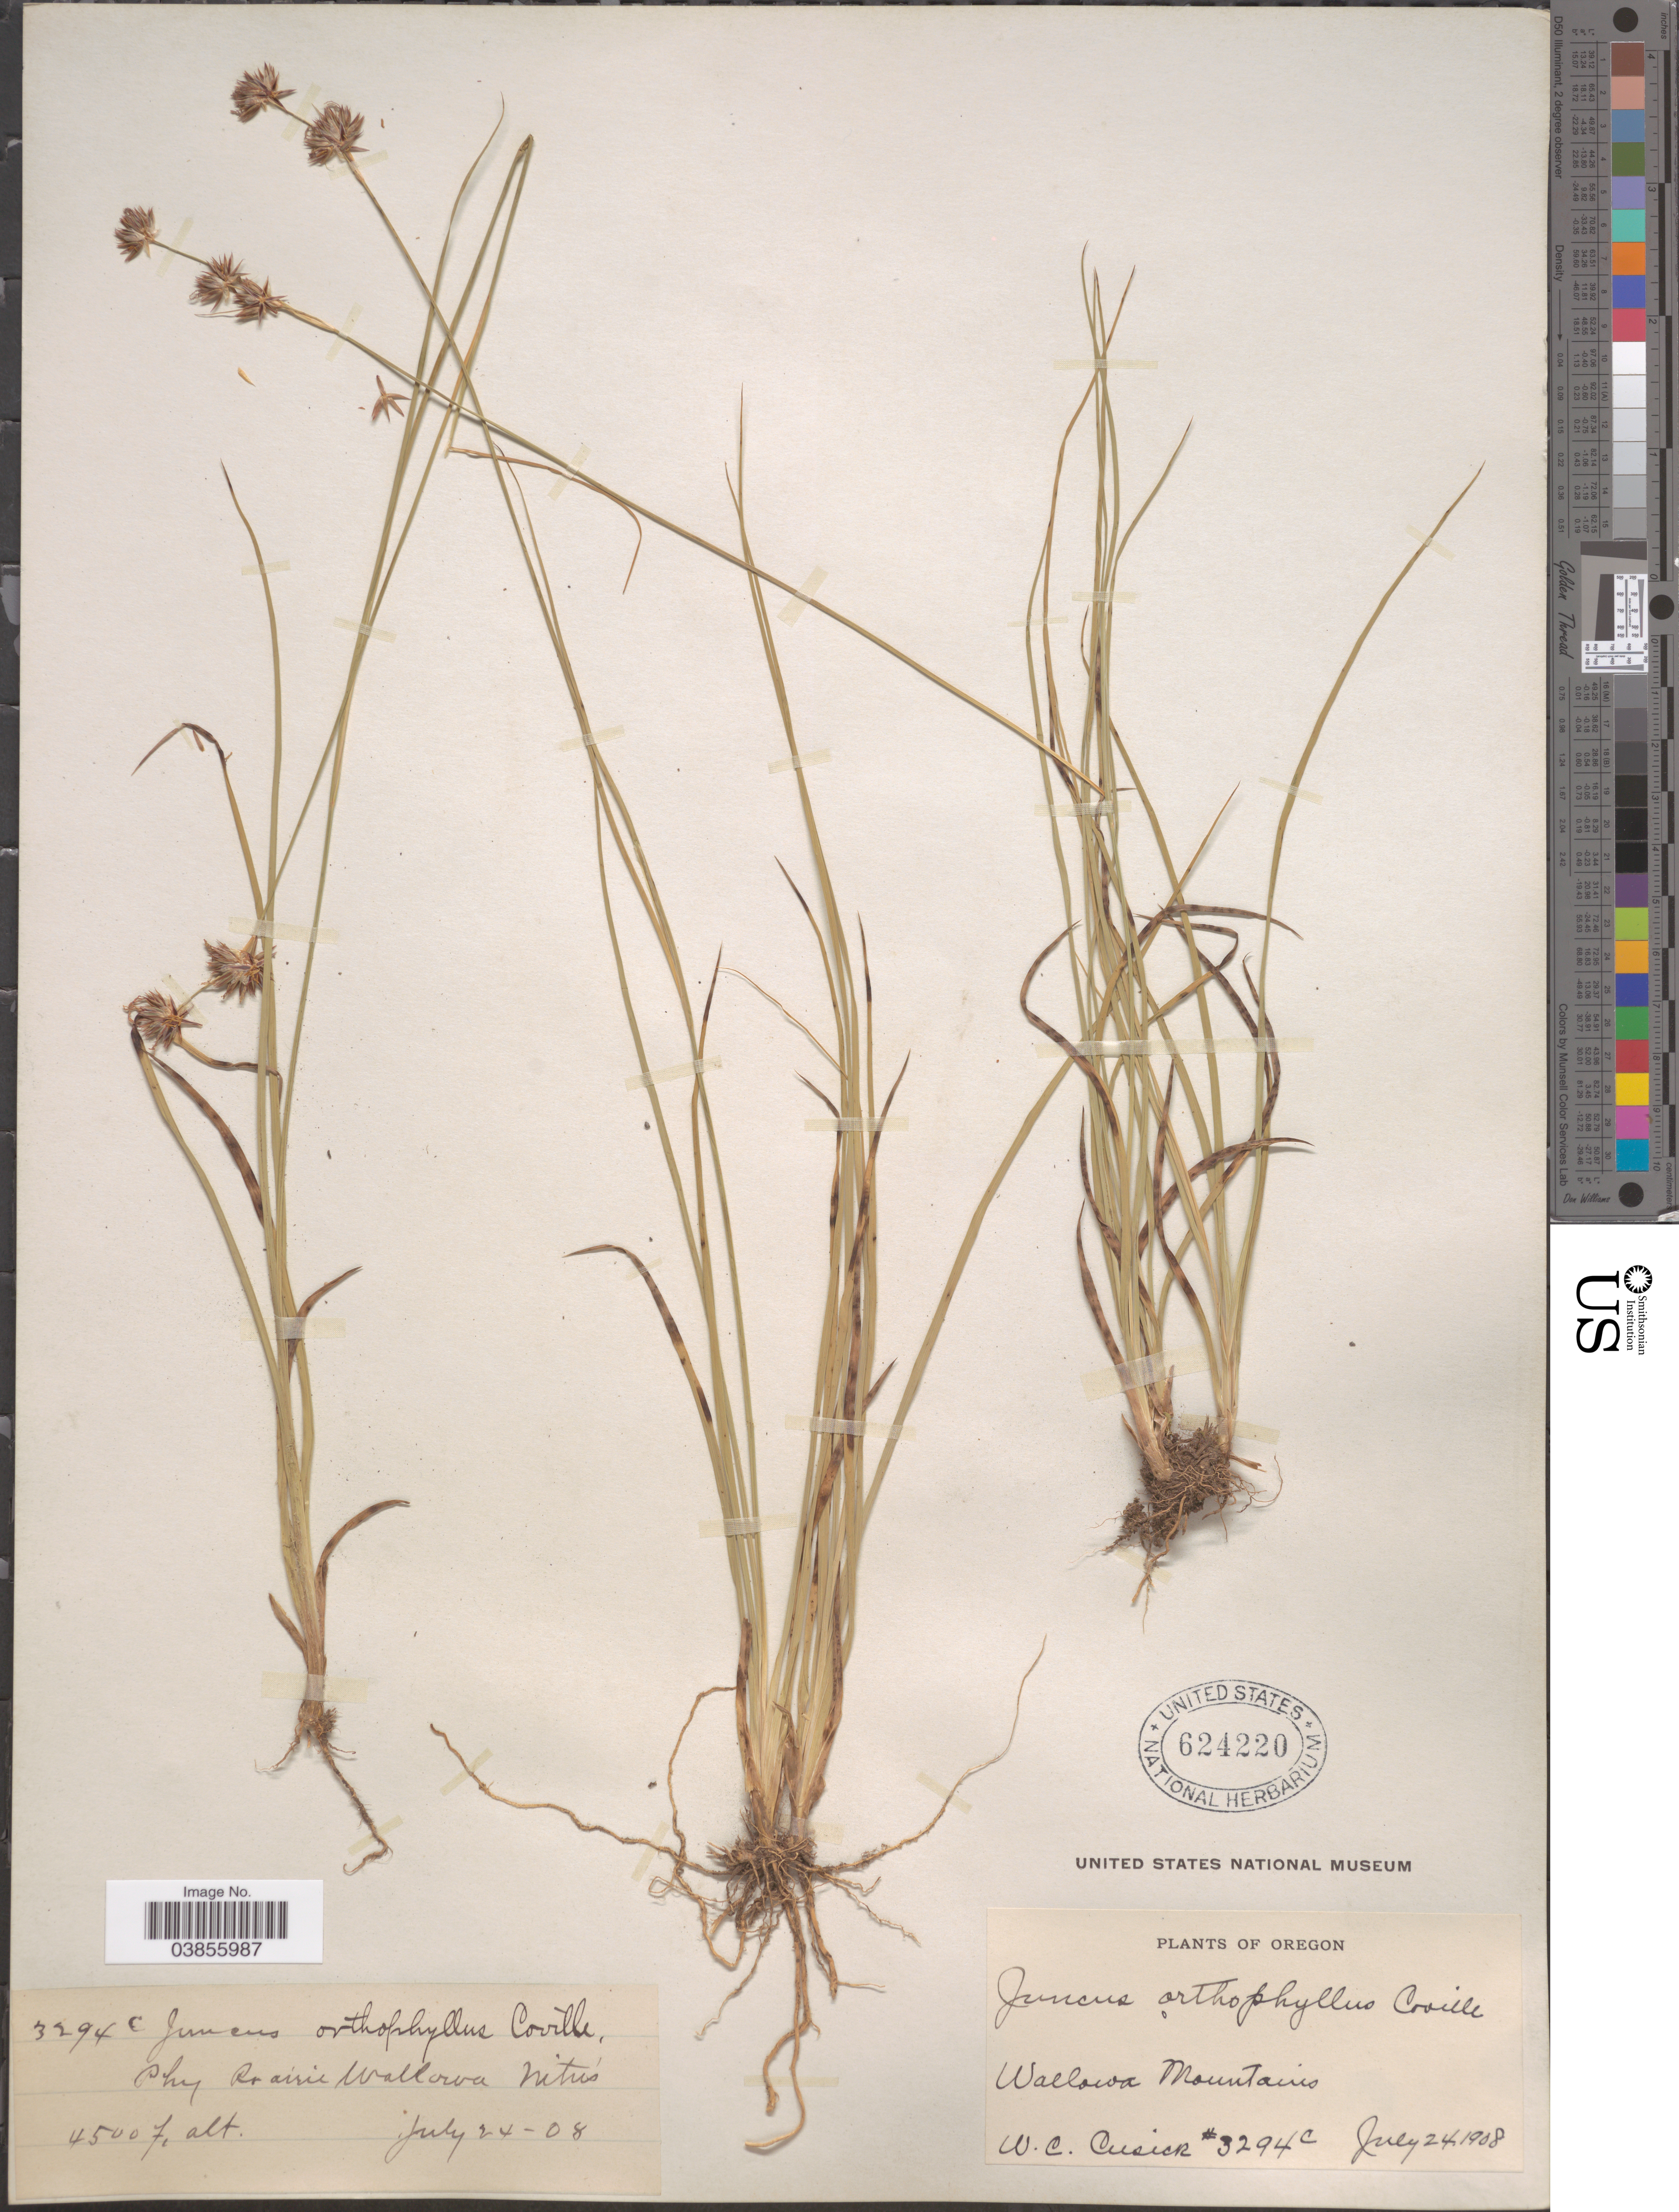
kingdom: Plantae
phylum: Tracheophyta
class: Liliopsida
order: Poales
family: Juncaceae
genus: Juncus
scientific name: Juncus orthophyllus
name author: Coville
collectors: W. C. Cusick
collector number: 3294c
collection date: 1908-07-24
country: United States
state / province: Oregon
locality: Phy Prairie Wallowa Mtn's. Wallowa Mountains.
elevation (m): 1372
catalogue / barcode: US 624220